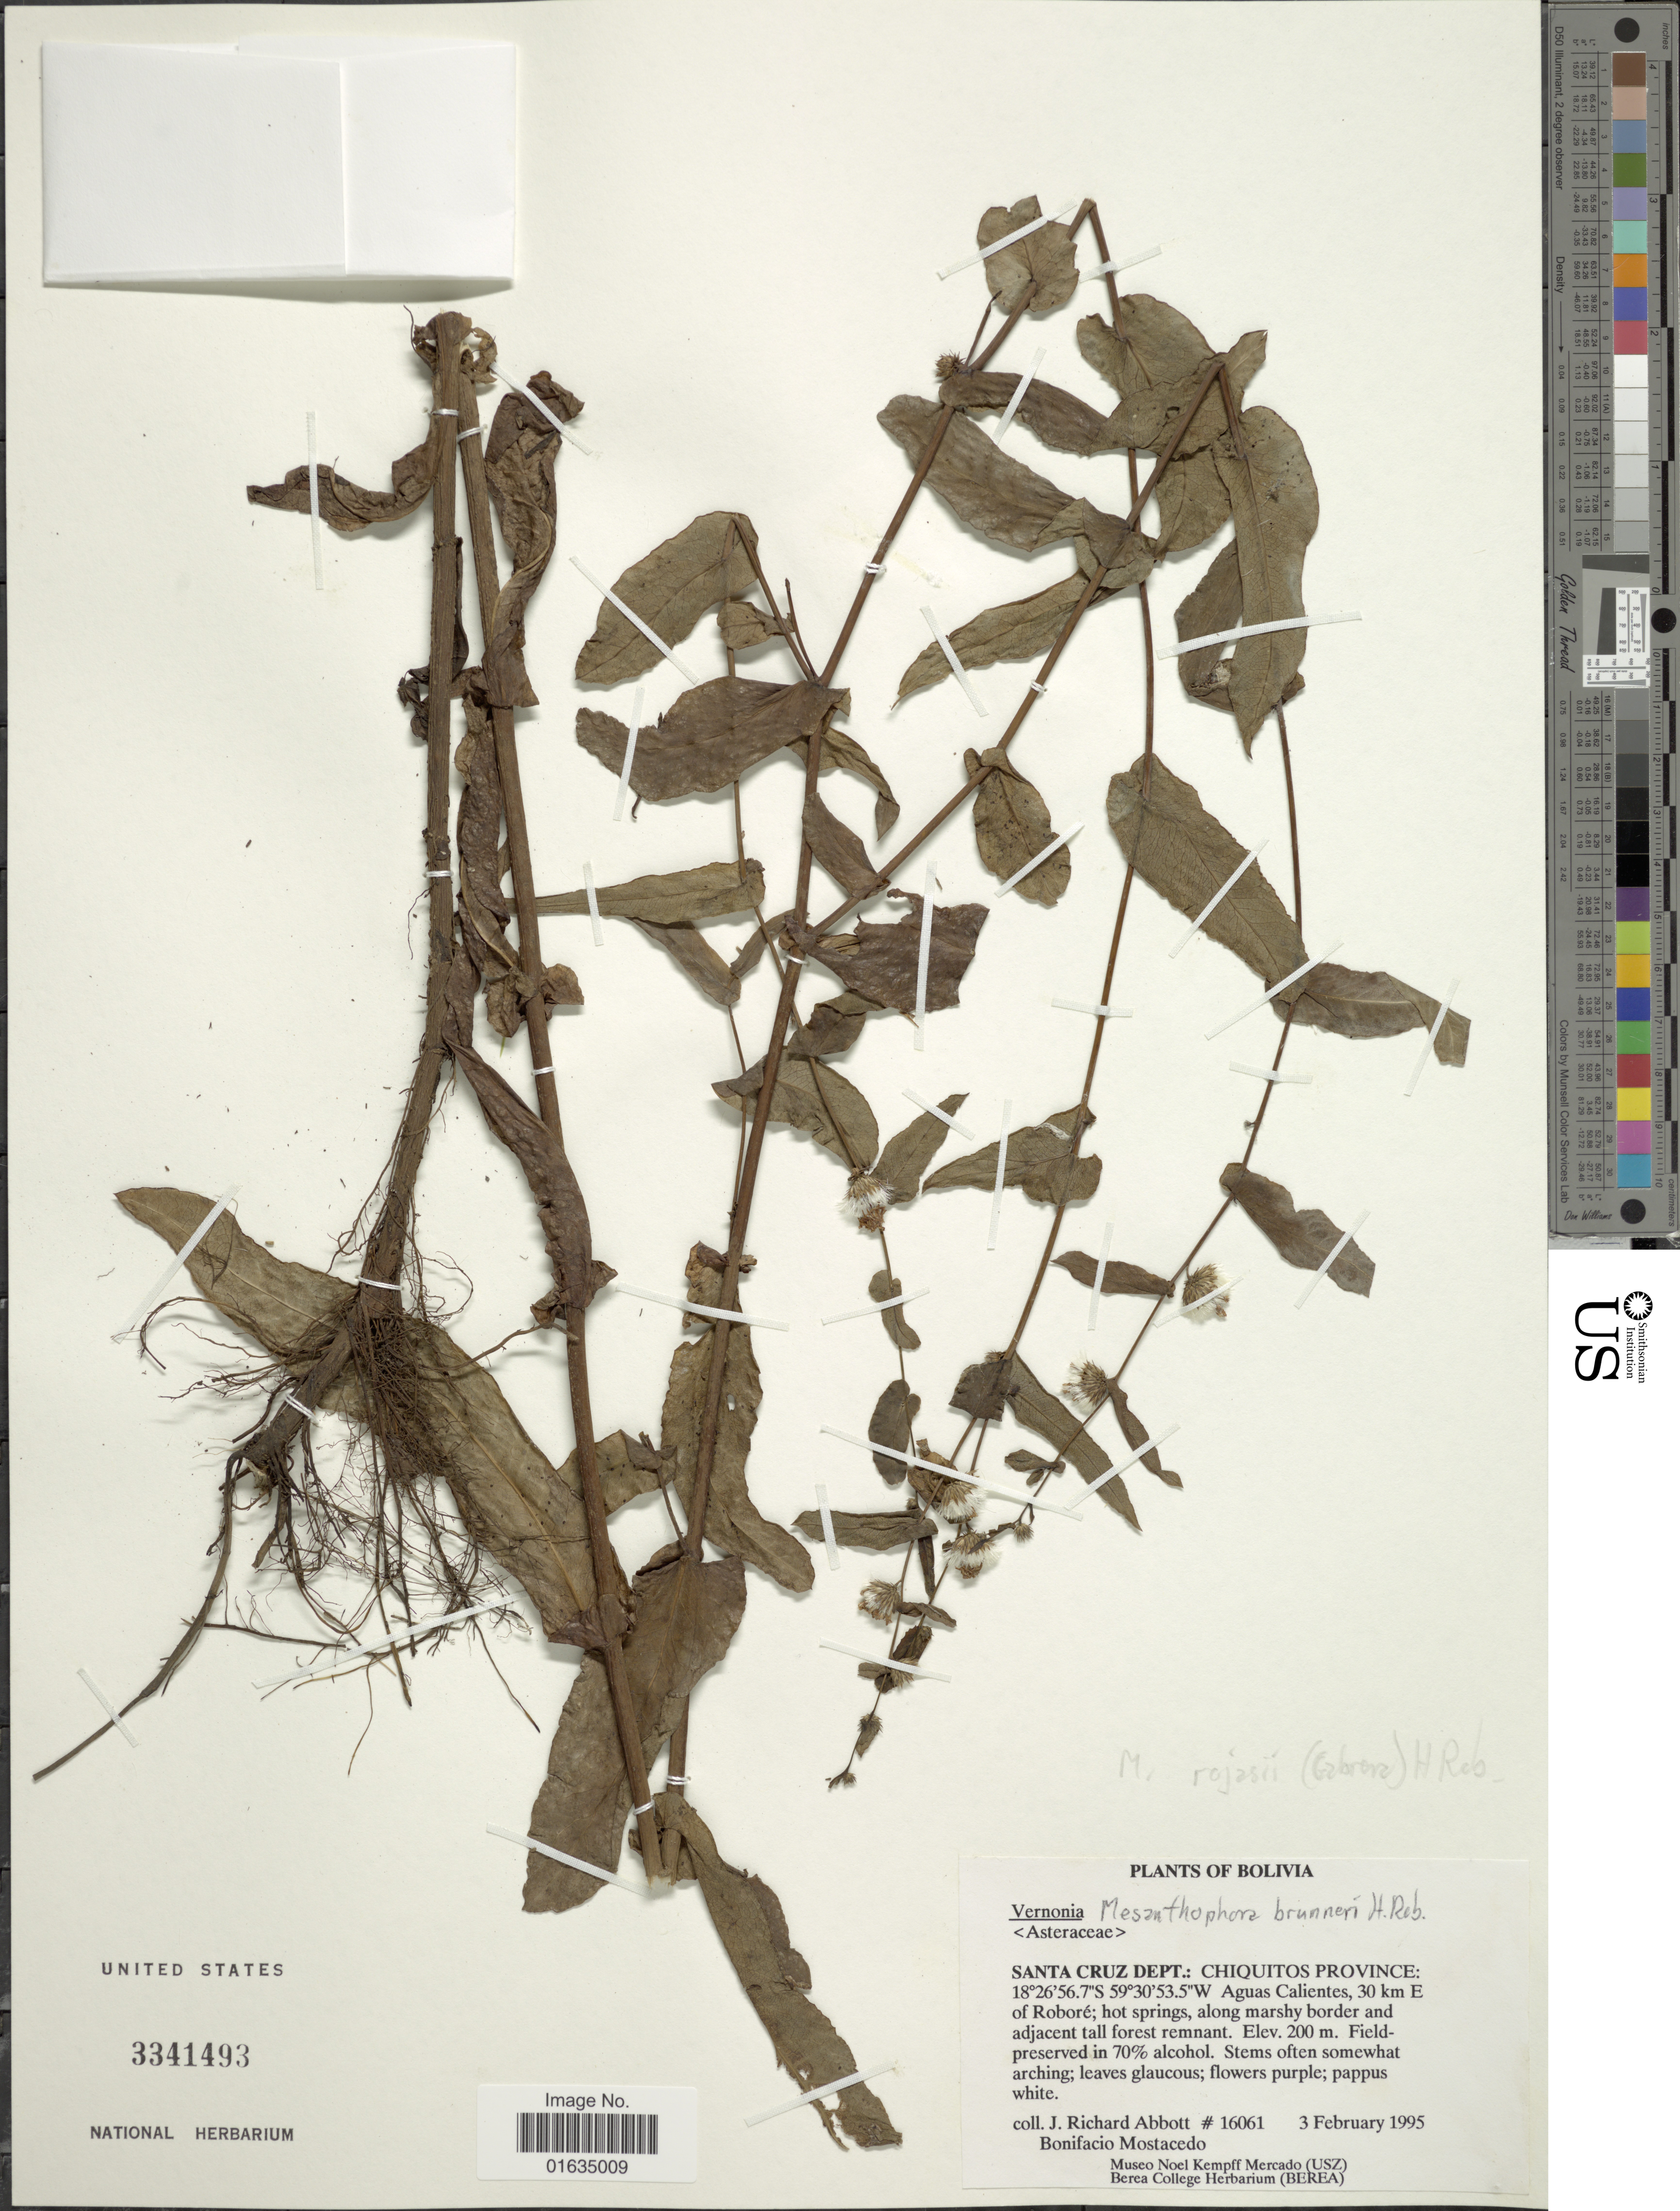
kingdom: Plantae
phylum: Tracheophyta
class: Magnoliopsida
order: Asterales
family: Asteraceae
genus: Mesanthophora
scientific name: Mesanthophora rojasii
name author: (Cabrera) H. Rob.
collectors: J. R. Abbott & B. Mostacedo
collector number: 16061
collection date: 1995-02-03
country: Bolivia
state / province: Santa Cruz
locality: Santa Cruz Dept., Chiquitos Province, Aguas Caliente, 30 km E of Robore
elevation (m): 200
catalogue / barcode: US 3341493